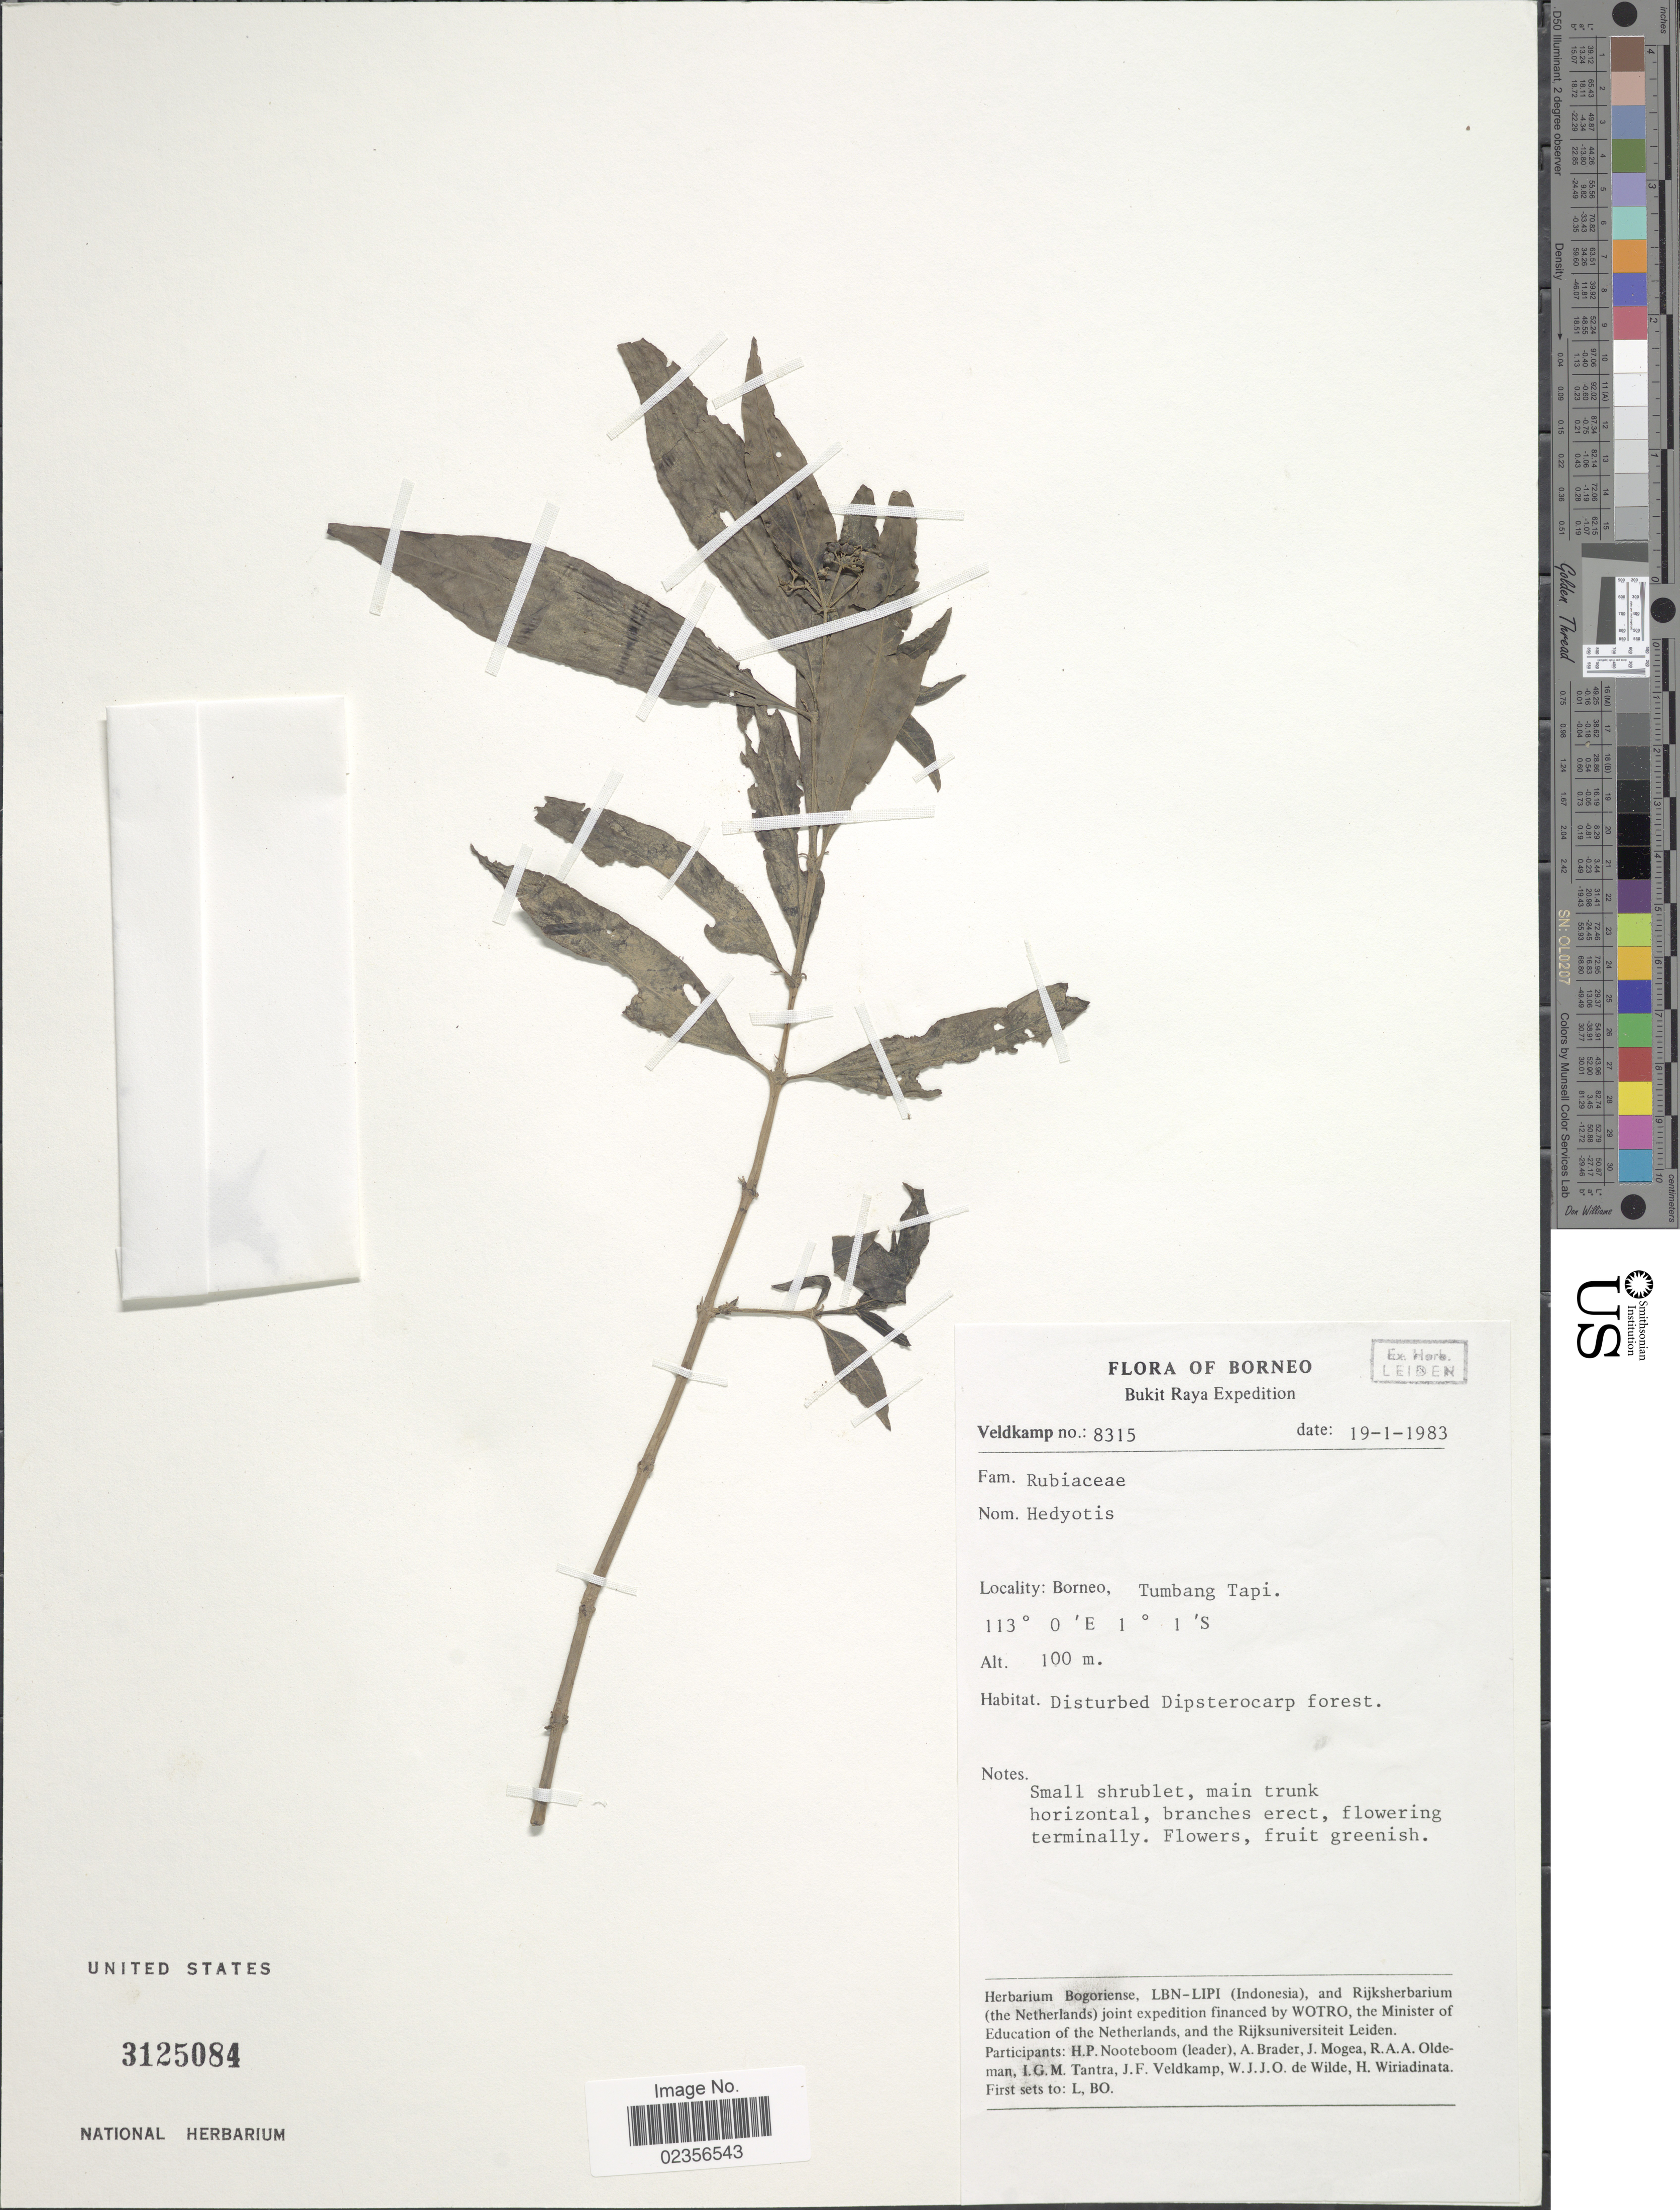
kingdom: Plantae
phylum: Tracheophyta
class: Magnoliopsida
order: Gentianales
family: Rubiaceae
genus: Hedyotis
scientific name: Hedyotis sp.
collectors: H. P. Nooteboom, A. Brader, J. Mogea, R. Oldeman & et al.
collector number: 8315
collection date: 1983-01-19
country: Malaysia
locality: Borneo. Bukit Raya. Tumbang Tapi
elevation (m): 100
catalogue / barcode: US 3125084